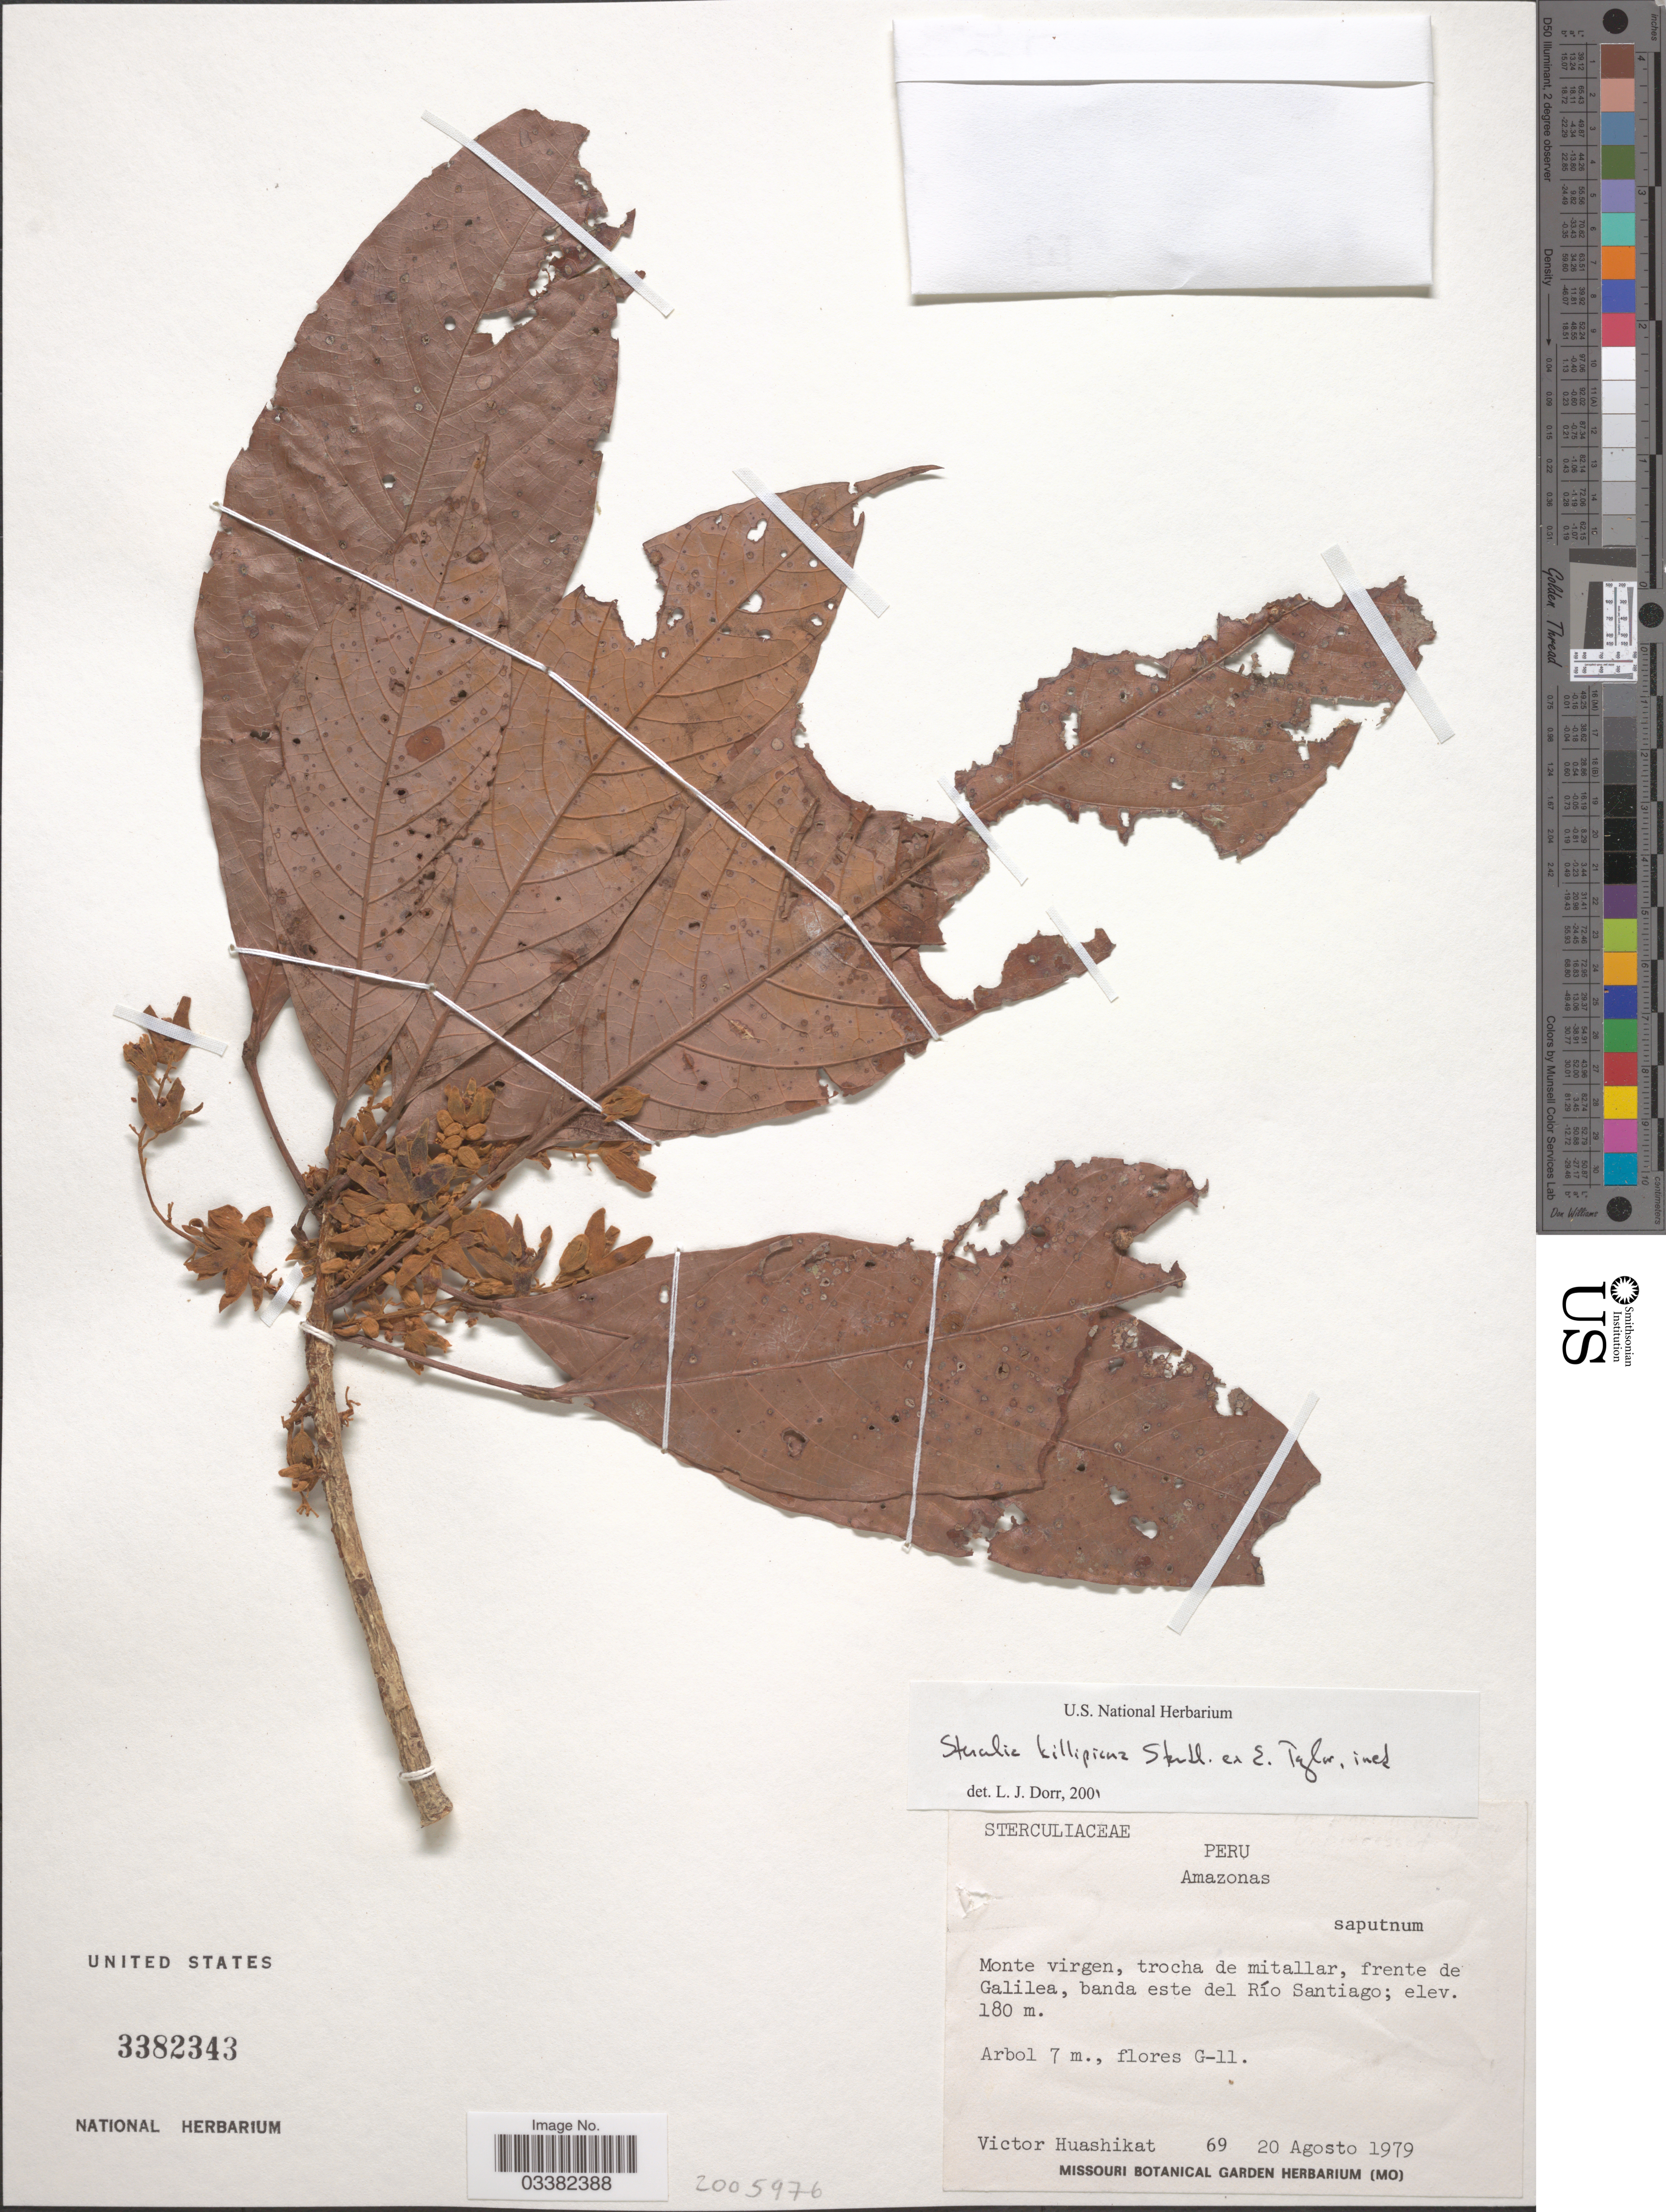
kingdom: Plantae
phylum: Tracheophyta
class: Magnoliopsida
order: Malvales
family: Malvaceae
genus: Sterculia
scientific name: Sterculia killipiana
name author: Standl. ex Colli-Silva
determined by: Dorr, Laurence J., Curator (BOT), Smithsonian Institution - National Museum of Natural History (UNITED STATES)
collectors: V. Huashikat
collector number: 69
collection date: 1979-08-20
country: Peru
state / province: Amazonas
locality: Monte virgen, trocha de mitallar, frente de Galilea, banda este del Río Santiago.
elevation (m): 180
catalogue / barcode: US 3382343